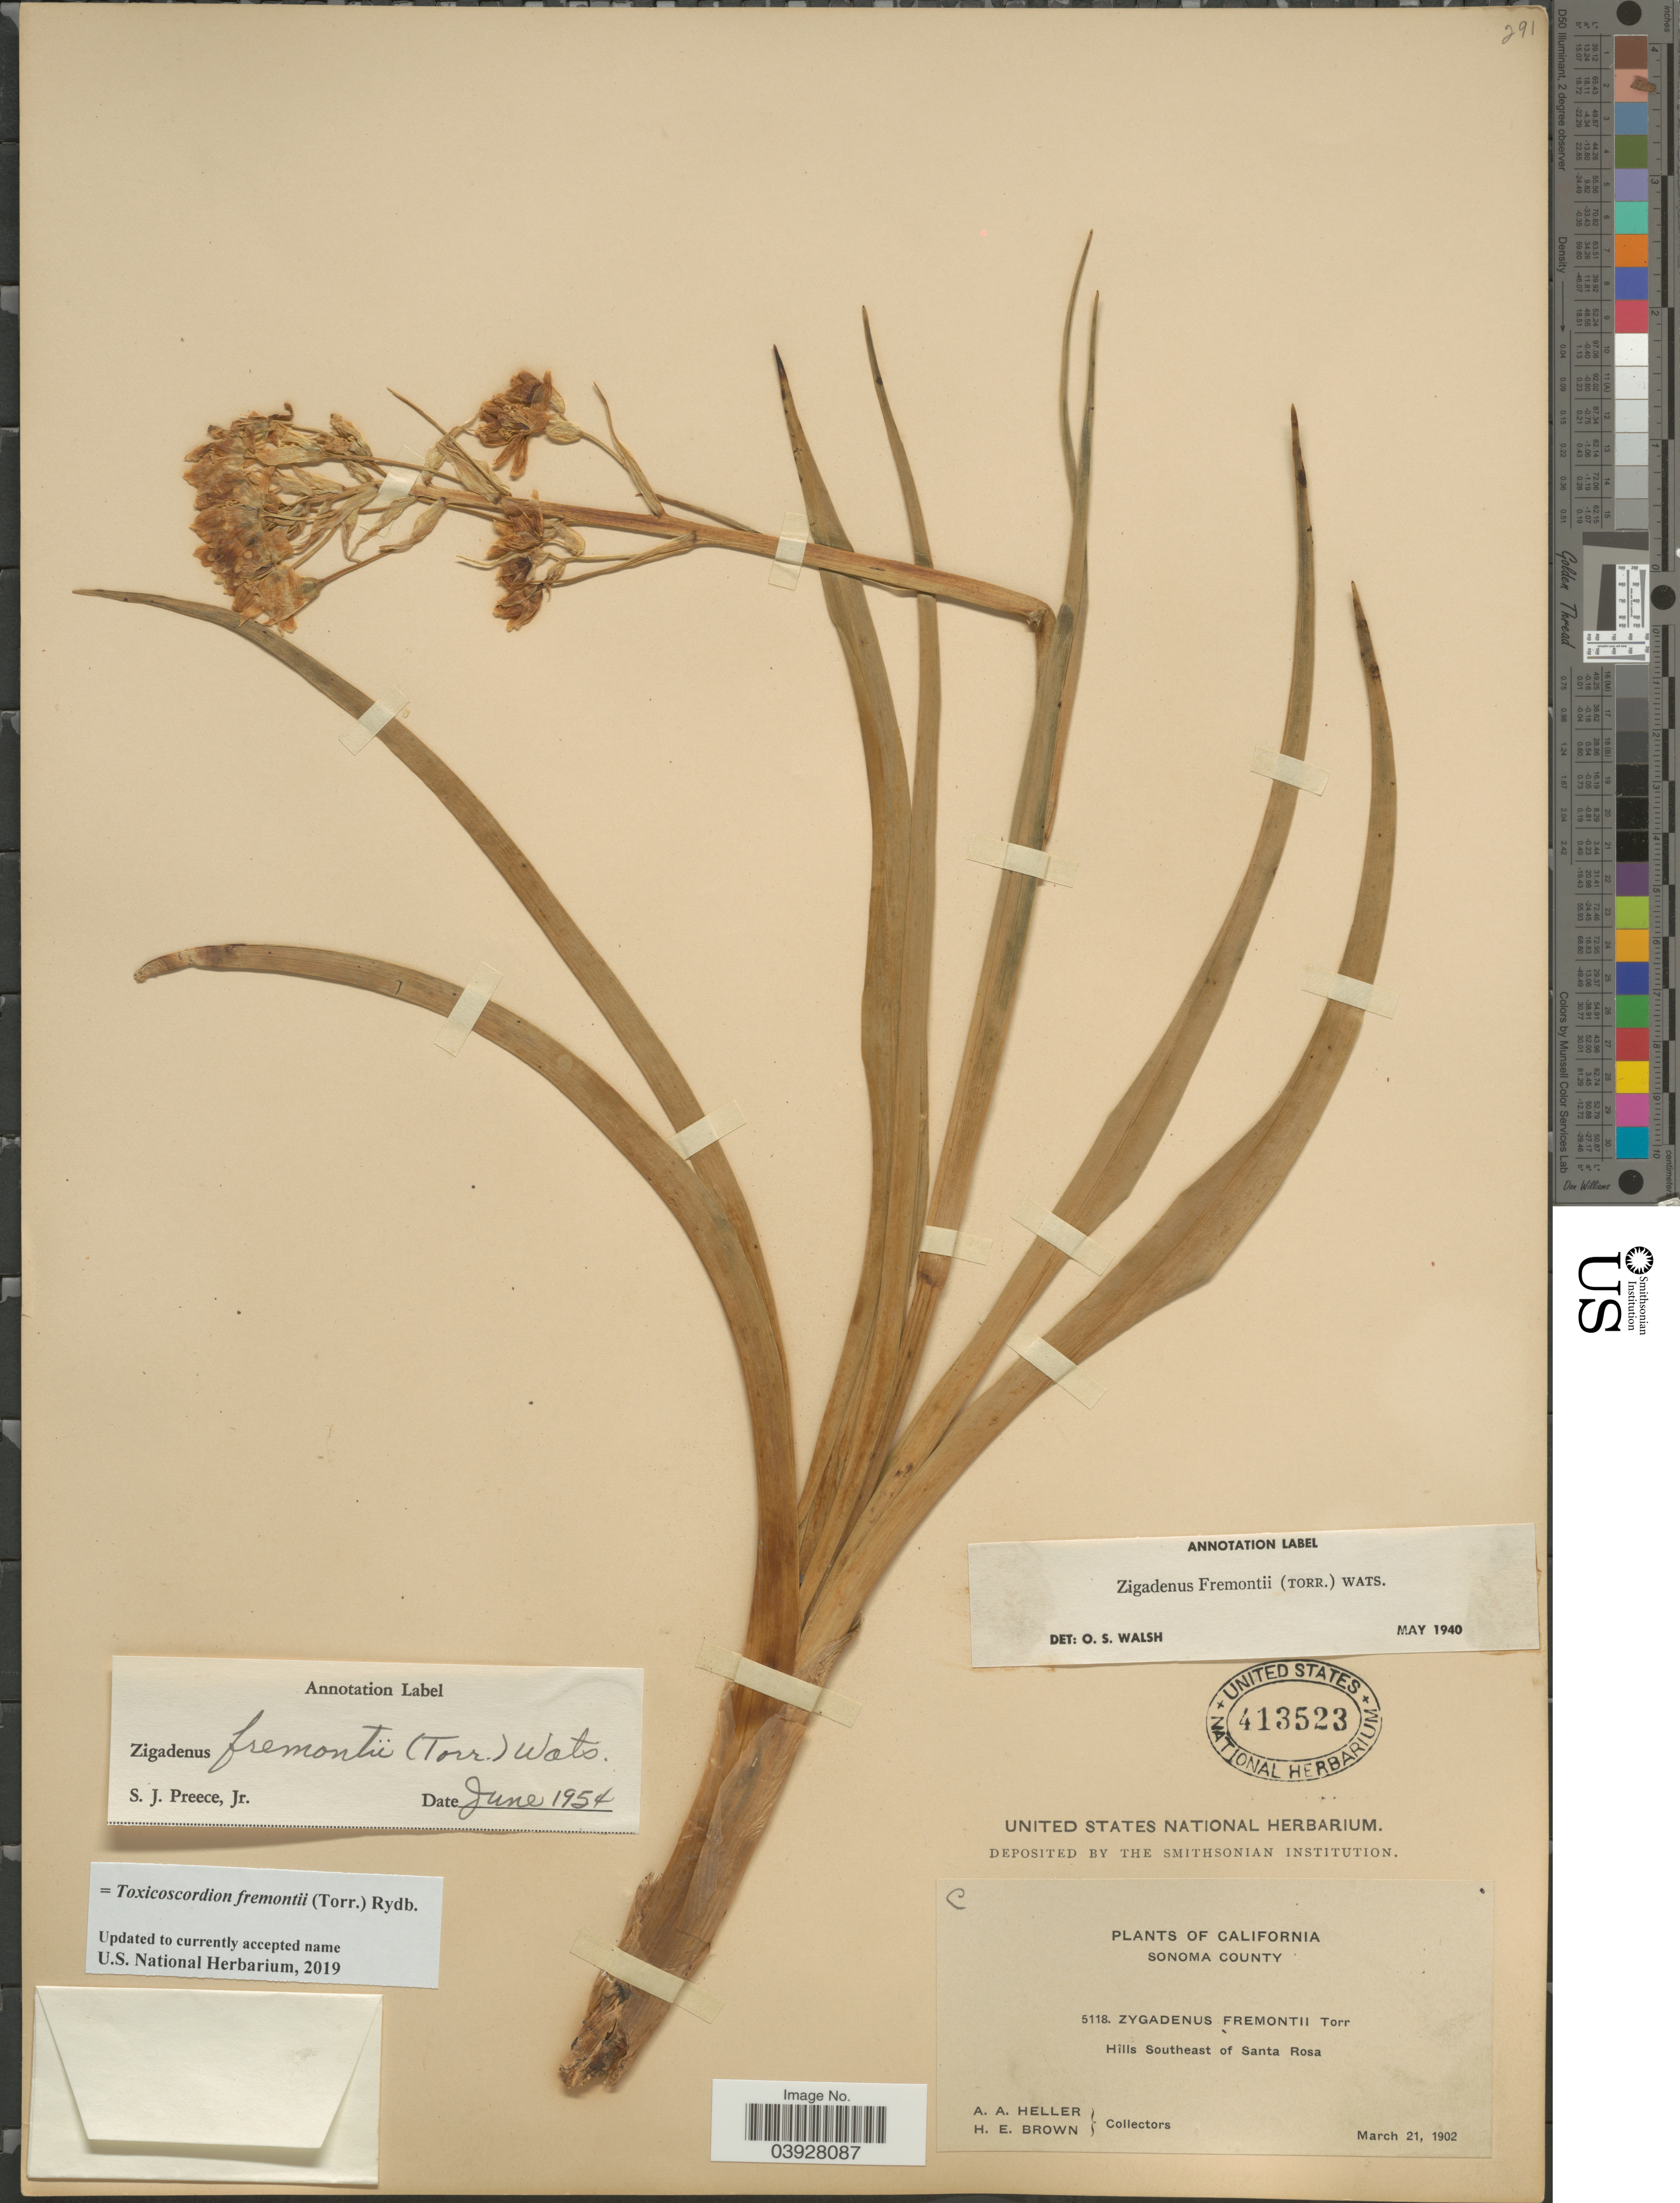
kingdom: Plantae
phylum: Tracheophyta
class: Liliopsida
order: Liliales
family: Melanthiaceae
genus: Toxicoscordion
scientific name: Toxicoscordion fremontii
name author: (Torr.) Rydb.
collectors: A. A. Heller & H. E. Brown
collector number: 5118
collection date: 1902-03-21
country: United States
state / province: California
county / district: Sonoma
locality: Sonoma County. Hîlls Southeast of Santa Rosa.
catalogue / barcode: US 413523